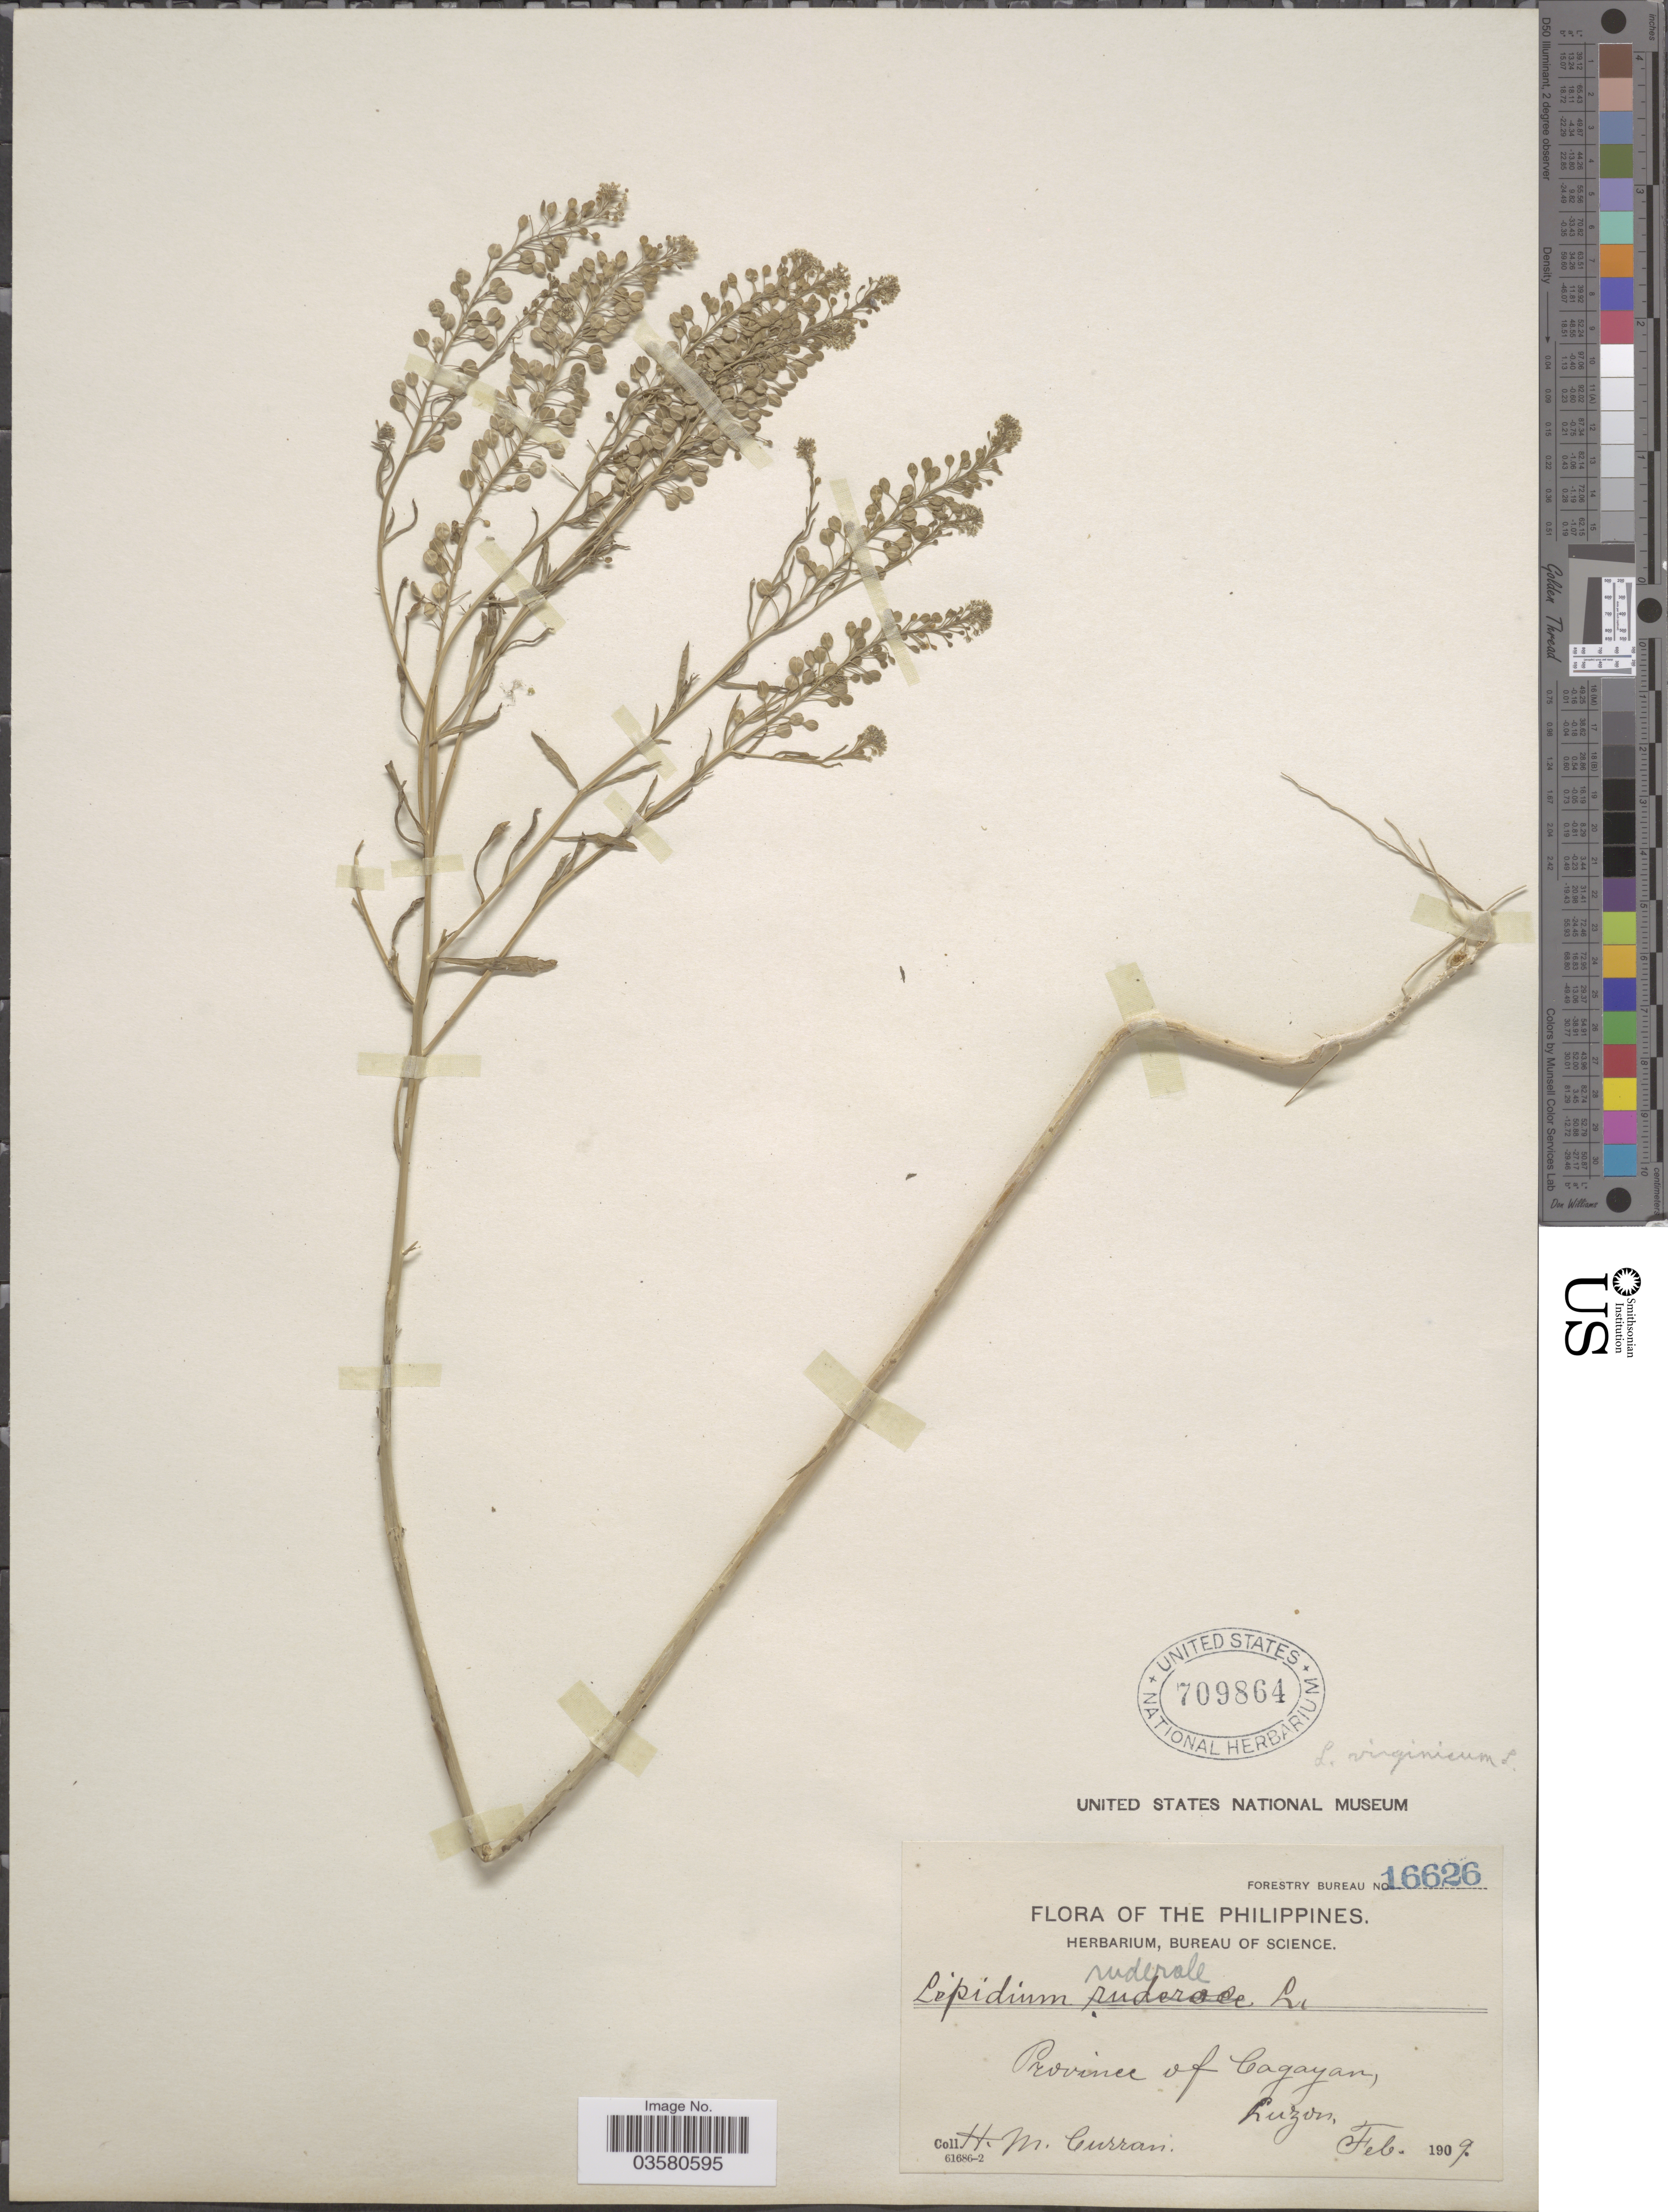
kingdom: Plantae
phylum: Tracheophyta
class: Magnoliopsida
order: Brassicales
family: Brassicaceae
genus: Lepidium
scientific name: Lepidium virginicum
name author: L.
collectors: H. M. Curran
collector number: Forestry Bureau 16626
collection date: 1909-02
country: Philippines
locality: Province of Cagayan, Luzon.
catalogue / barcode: US 709864